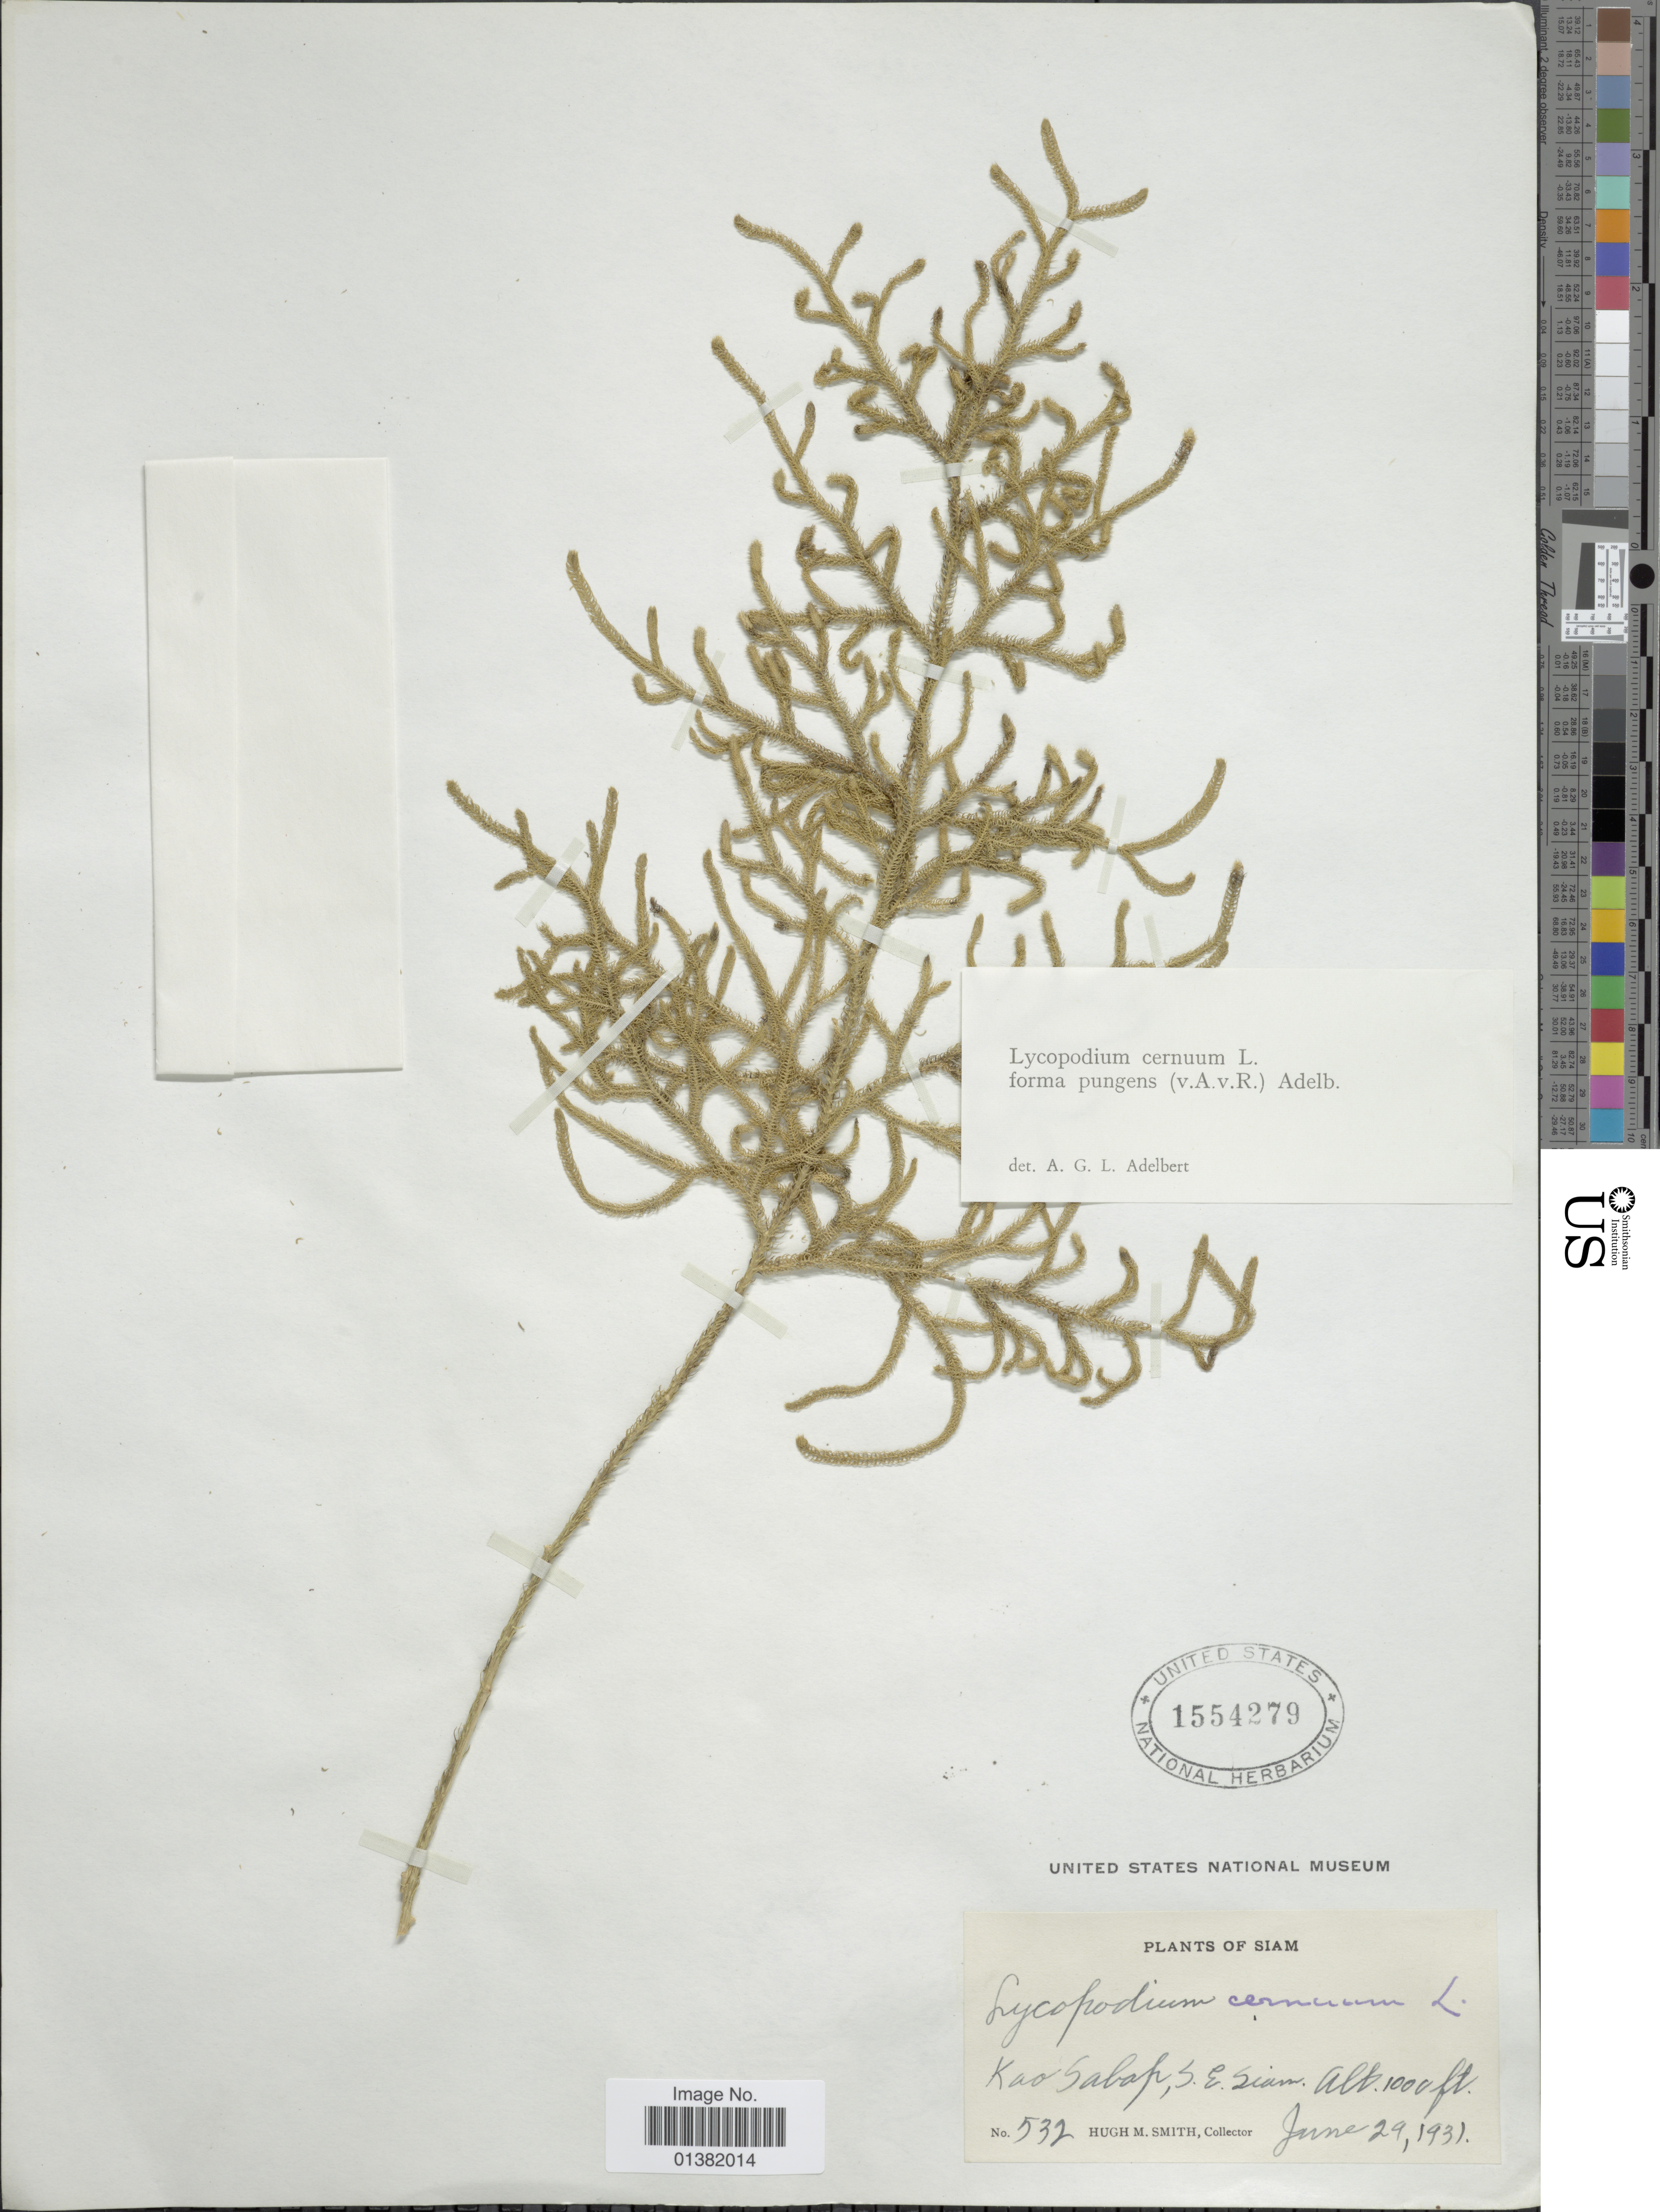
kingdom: Plantae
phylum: Tracheophyta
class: Lycopodiopsida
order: Lycopodiales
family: Lycopodiaceae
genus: Palhinhaea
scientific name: Palhinhaea cernua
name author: (L.) Vasc. & Franco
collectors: H. M. Smith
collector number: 532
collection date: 1931-06-29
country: Thailand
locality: Kao Sabap, S.E. Siam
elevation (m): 305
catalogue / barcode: US 1554279